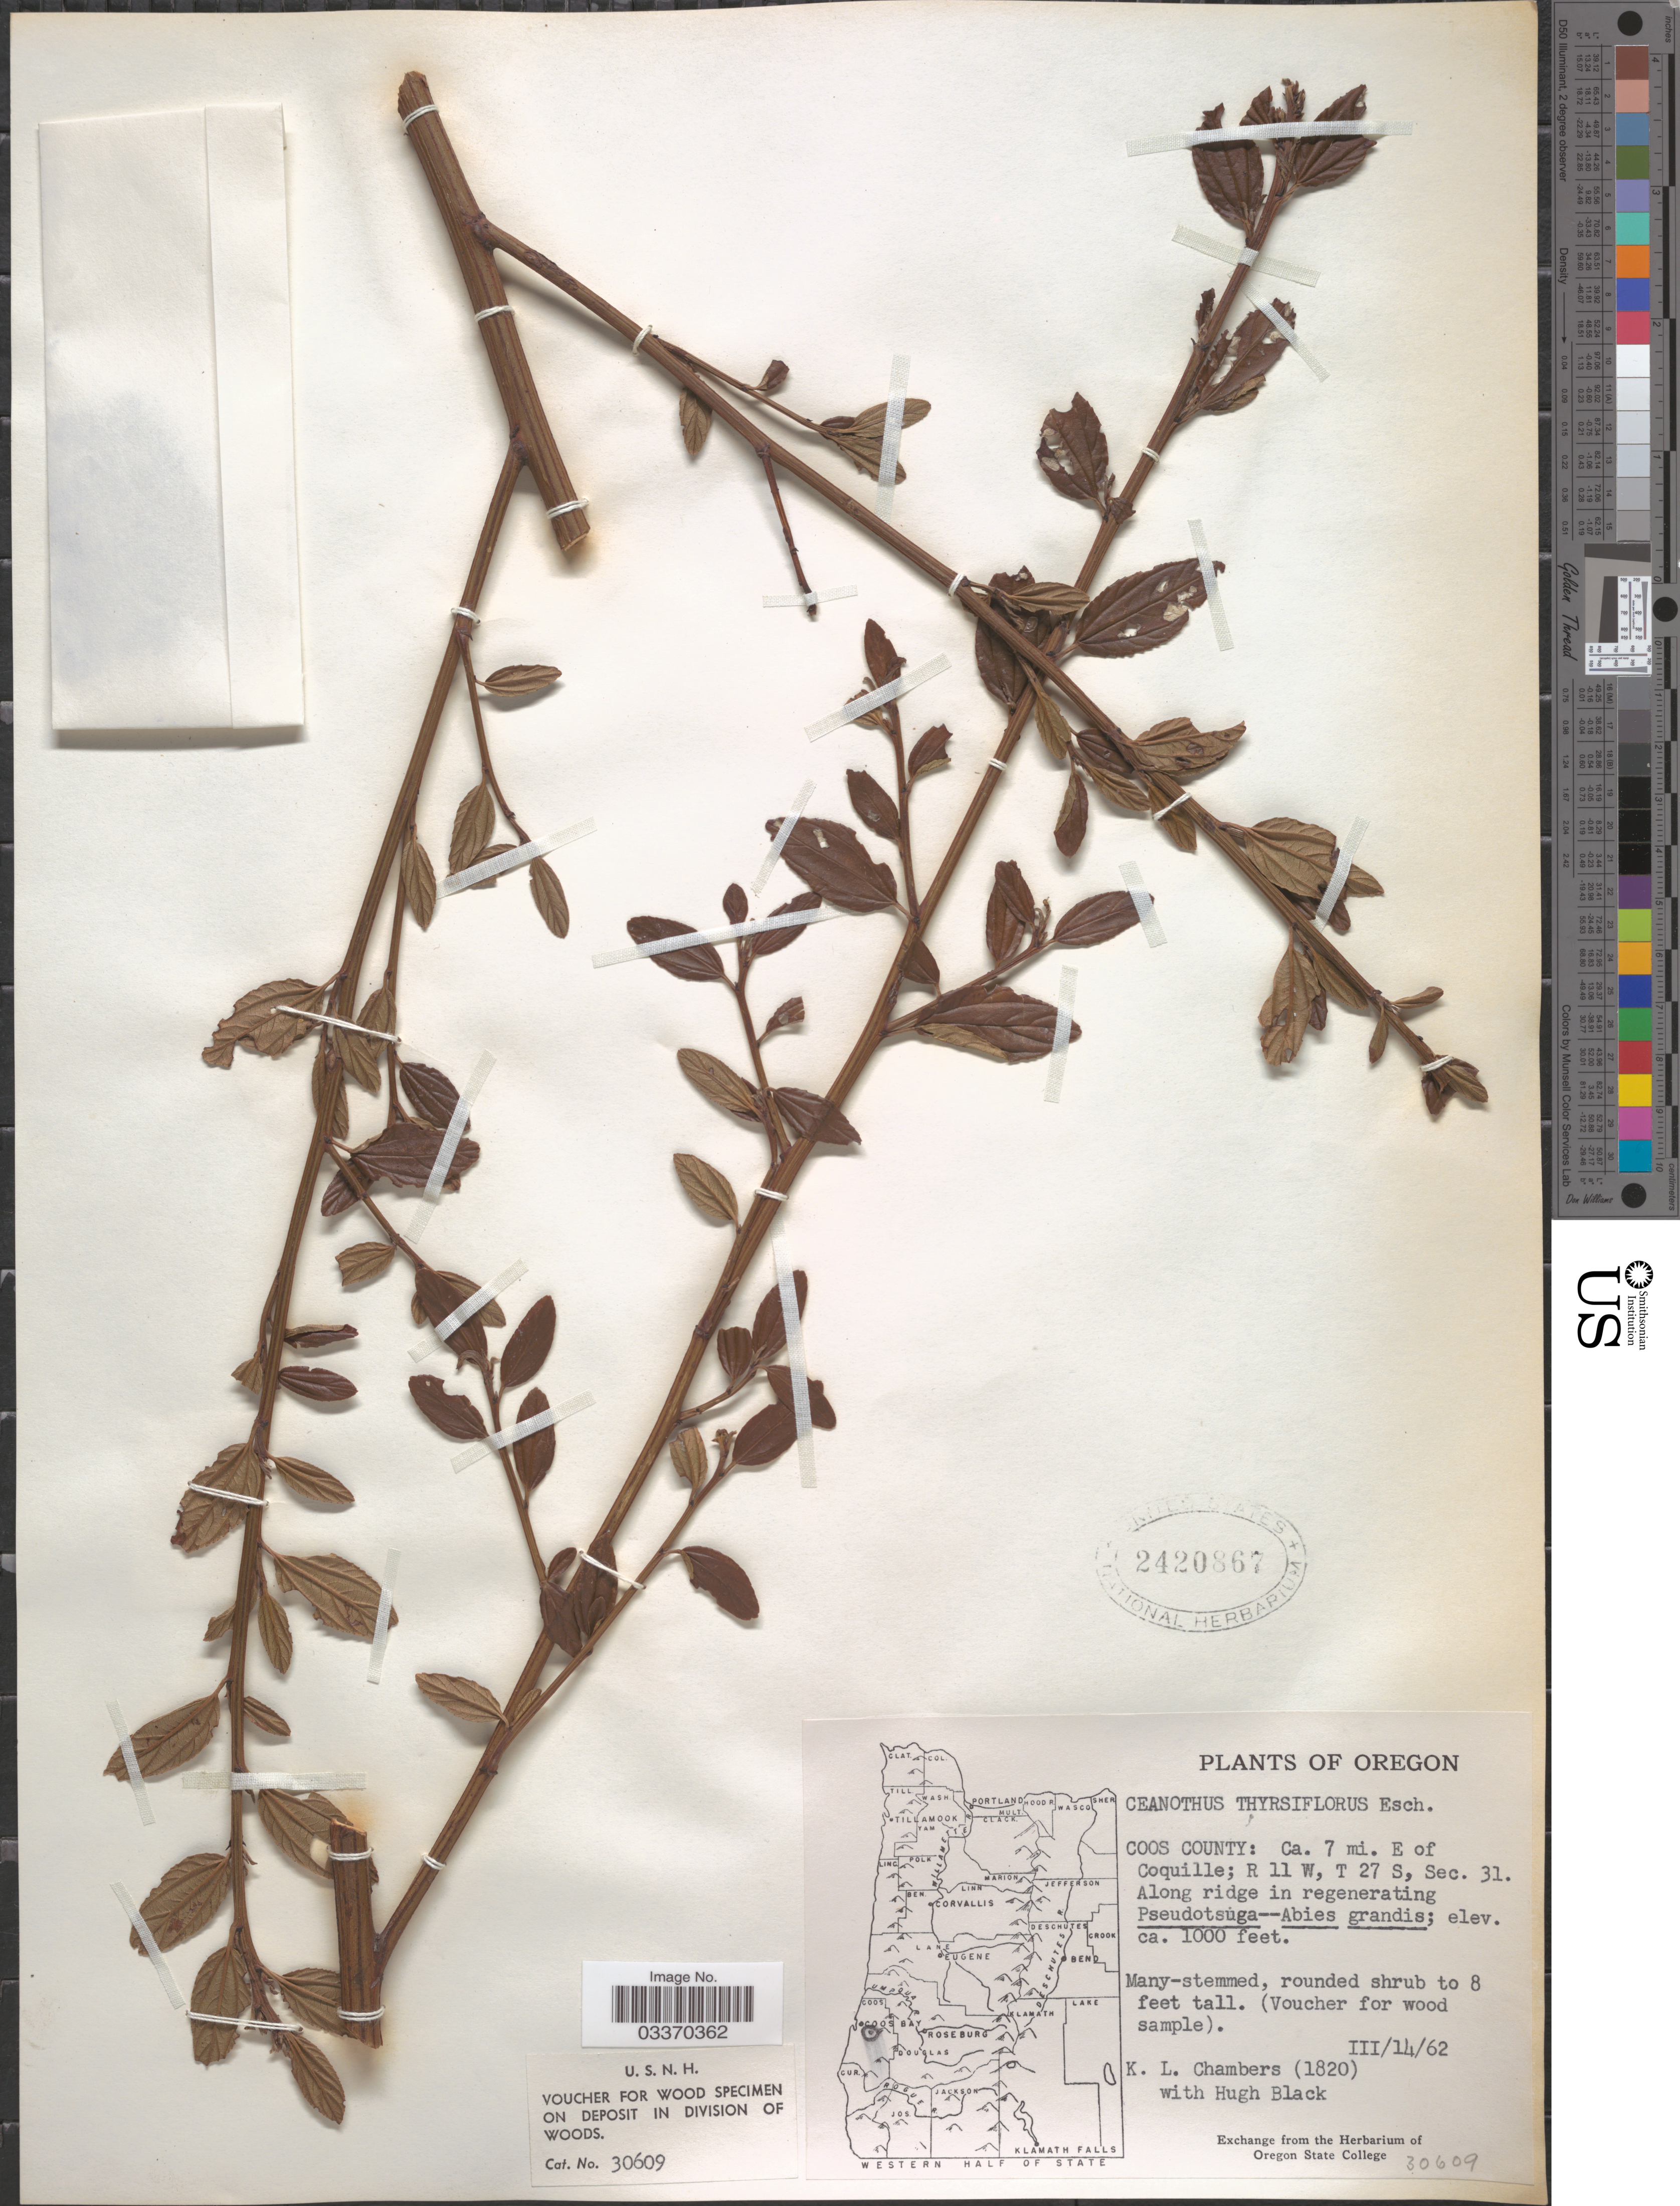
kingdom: Plantae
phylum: Tracheophyta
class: Magnoliopsida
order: Rosales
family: Rhamnaceae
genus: Ceanothus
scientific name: Ceanothus thyrsiflorus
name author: Eschsch.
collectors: K. Chambers & H. Black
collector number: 1820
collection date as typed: Transcribed d/m/y: 14/3/62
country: United States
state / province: Oregon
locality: Coos County: Ca. 7 mi. E of Coquille; R 11 W, T 27 S, Sec. 31.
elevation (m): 305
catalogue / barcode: US 2420867